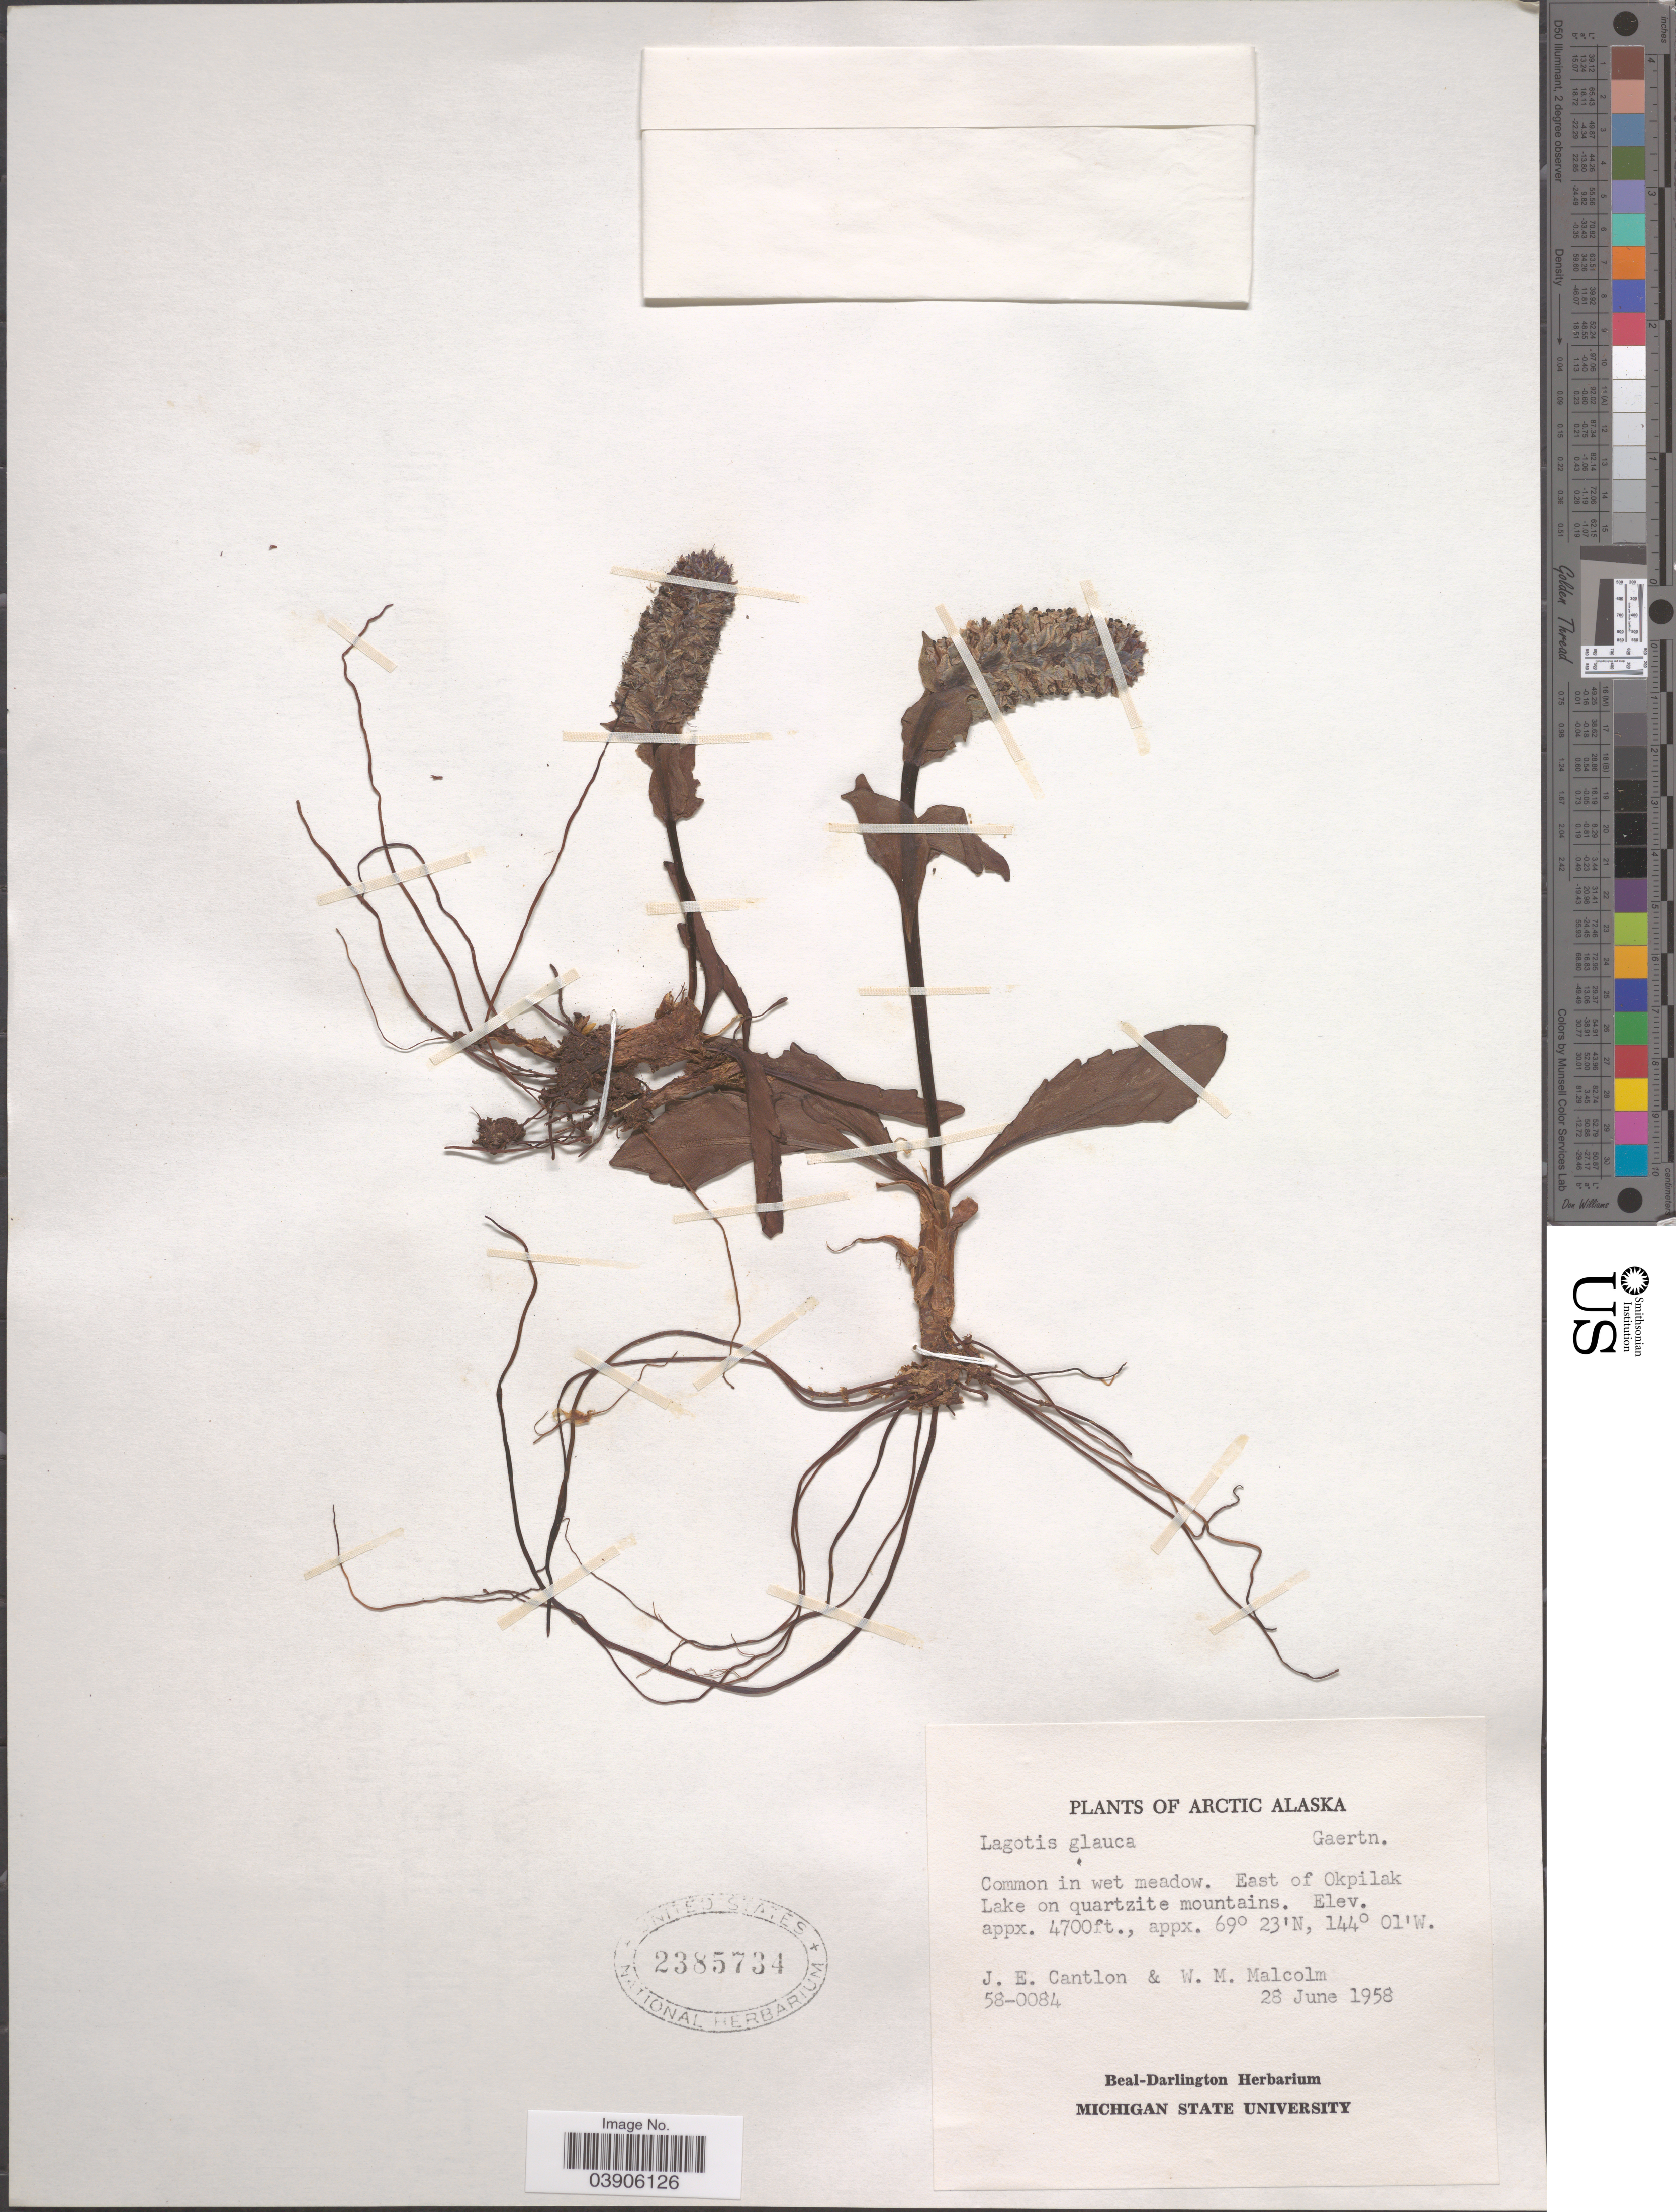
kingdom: Plantae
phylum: Tracheophyta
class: Magnoliopsida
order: Lamiales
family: Plantaginaceae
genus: Lagotis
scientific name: Lagotis glauca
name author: Gaertn.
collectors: J. Cantlon & W. Malcolm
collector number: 58-0084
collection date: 1958-06-28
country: United States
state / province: Alaska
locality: Arctic Alaska. East of Okpilak Lake on quartzite mountains.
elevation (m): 1433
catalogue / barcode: US 2385734